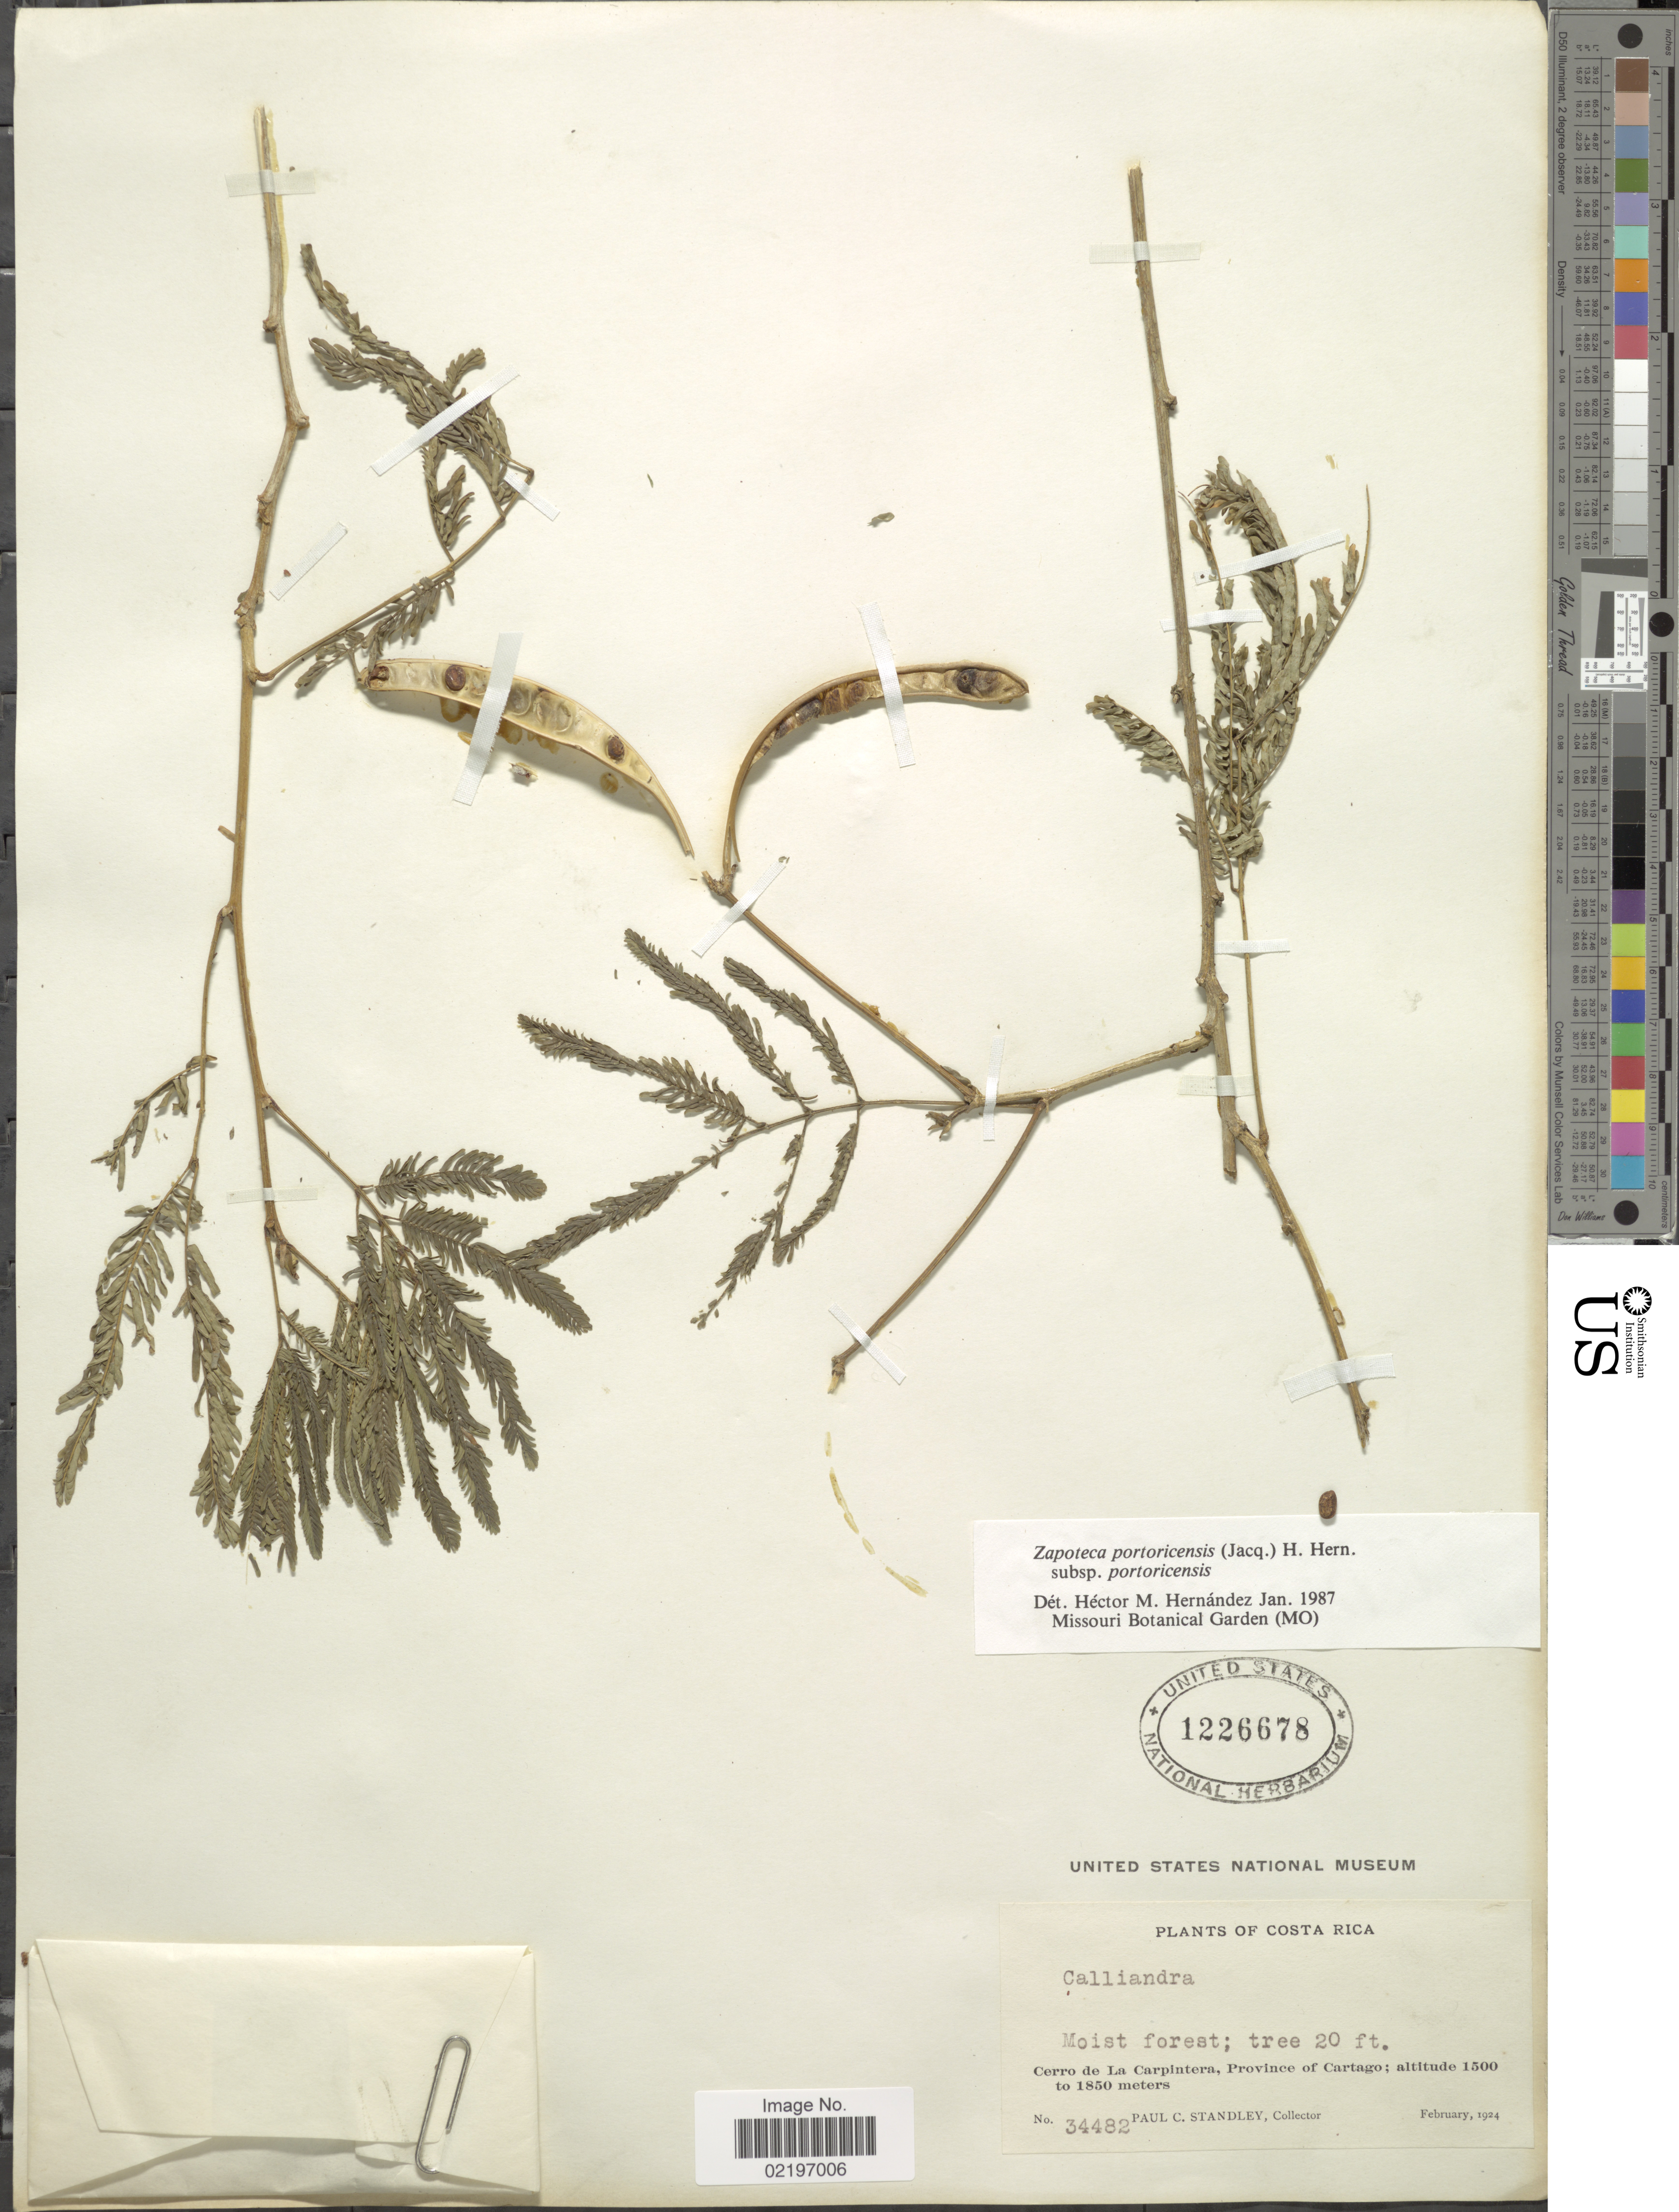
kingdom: Plantae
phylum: Tracheophyta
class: Magnoliopsida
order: Fabales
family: Fabaceae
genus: Zapoteca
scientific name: Zapoteca portoricensis subsp. portoricensis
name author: (Jacq.) H.M. Hern.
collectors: P. C. Standley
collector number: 34482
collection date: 1924-02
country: Costa Rica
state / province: Cartago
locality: Cerro de La Carpintera, Province of Cartago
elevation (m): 1500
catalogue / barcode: US 1226678